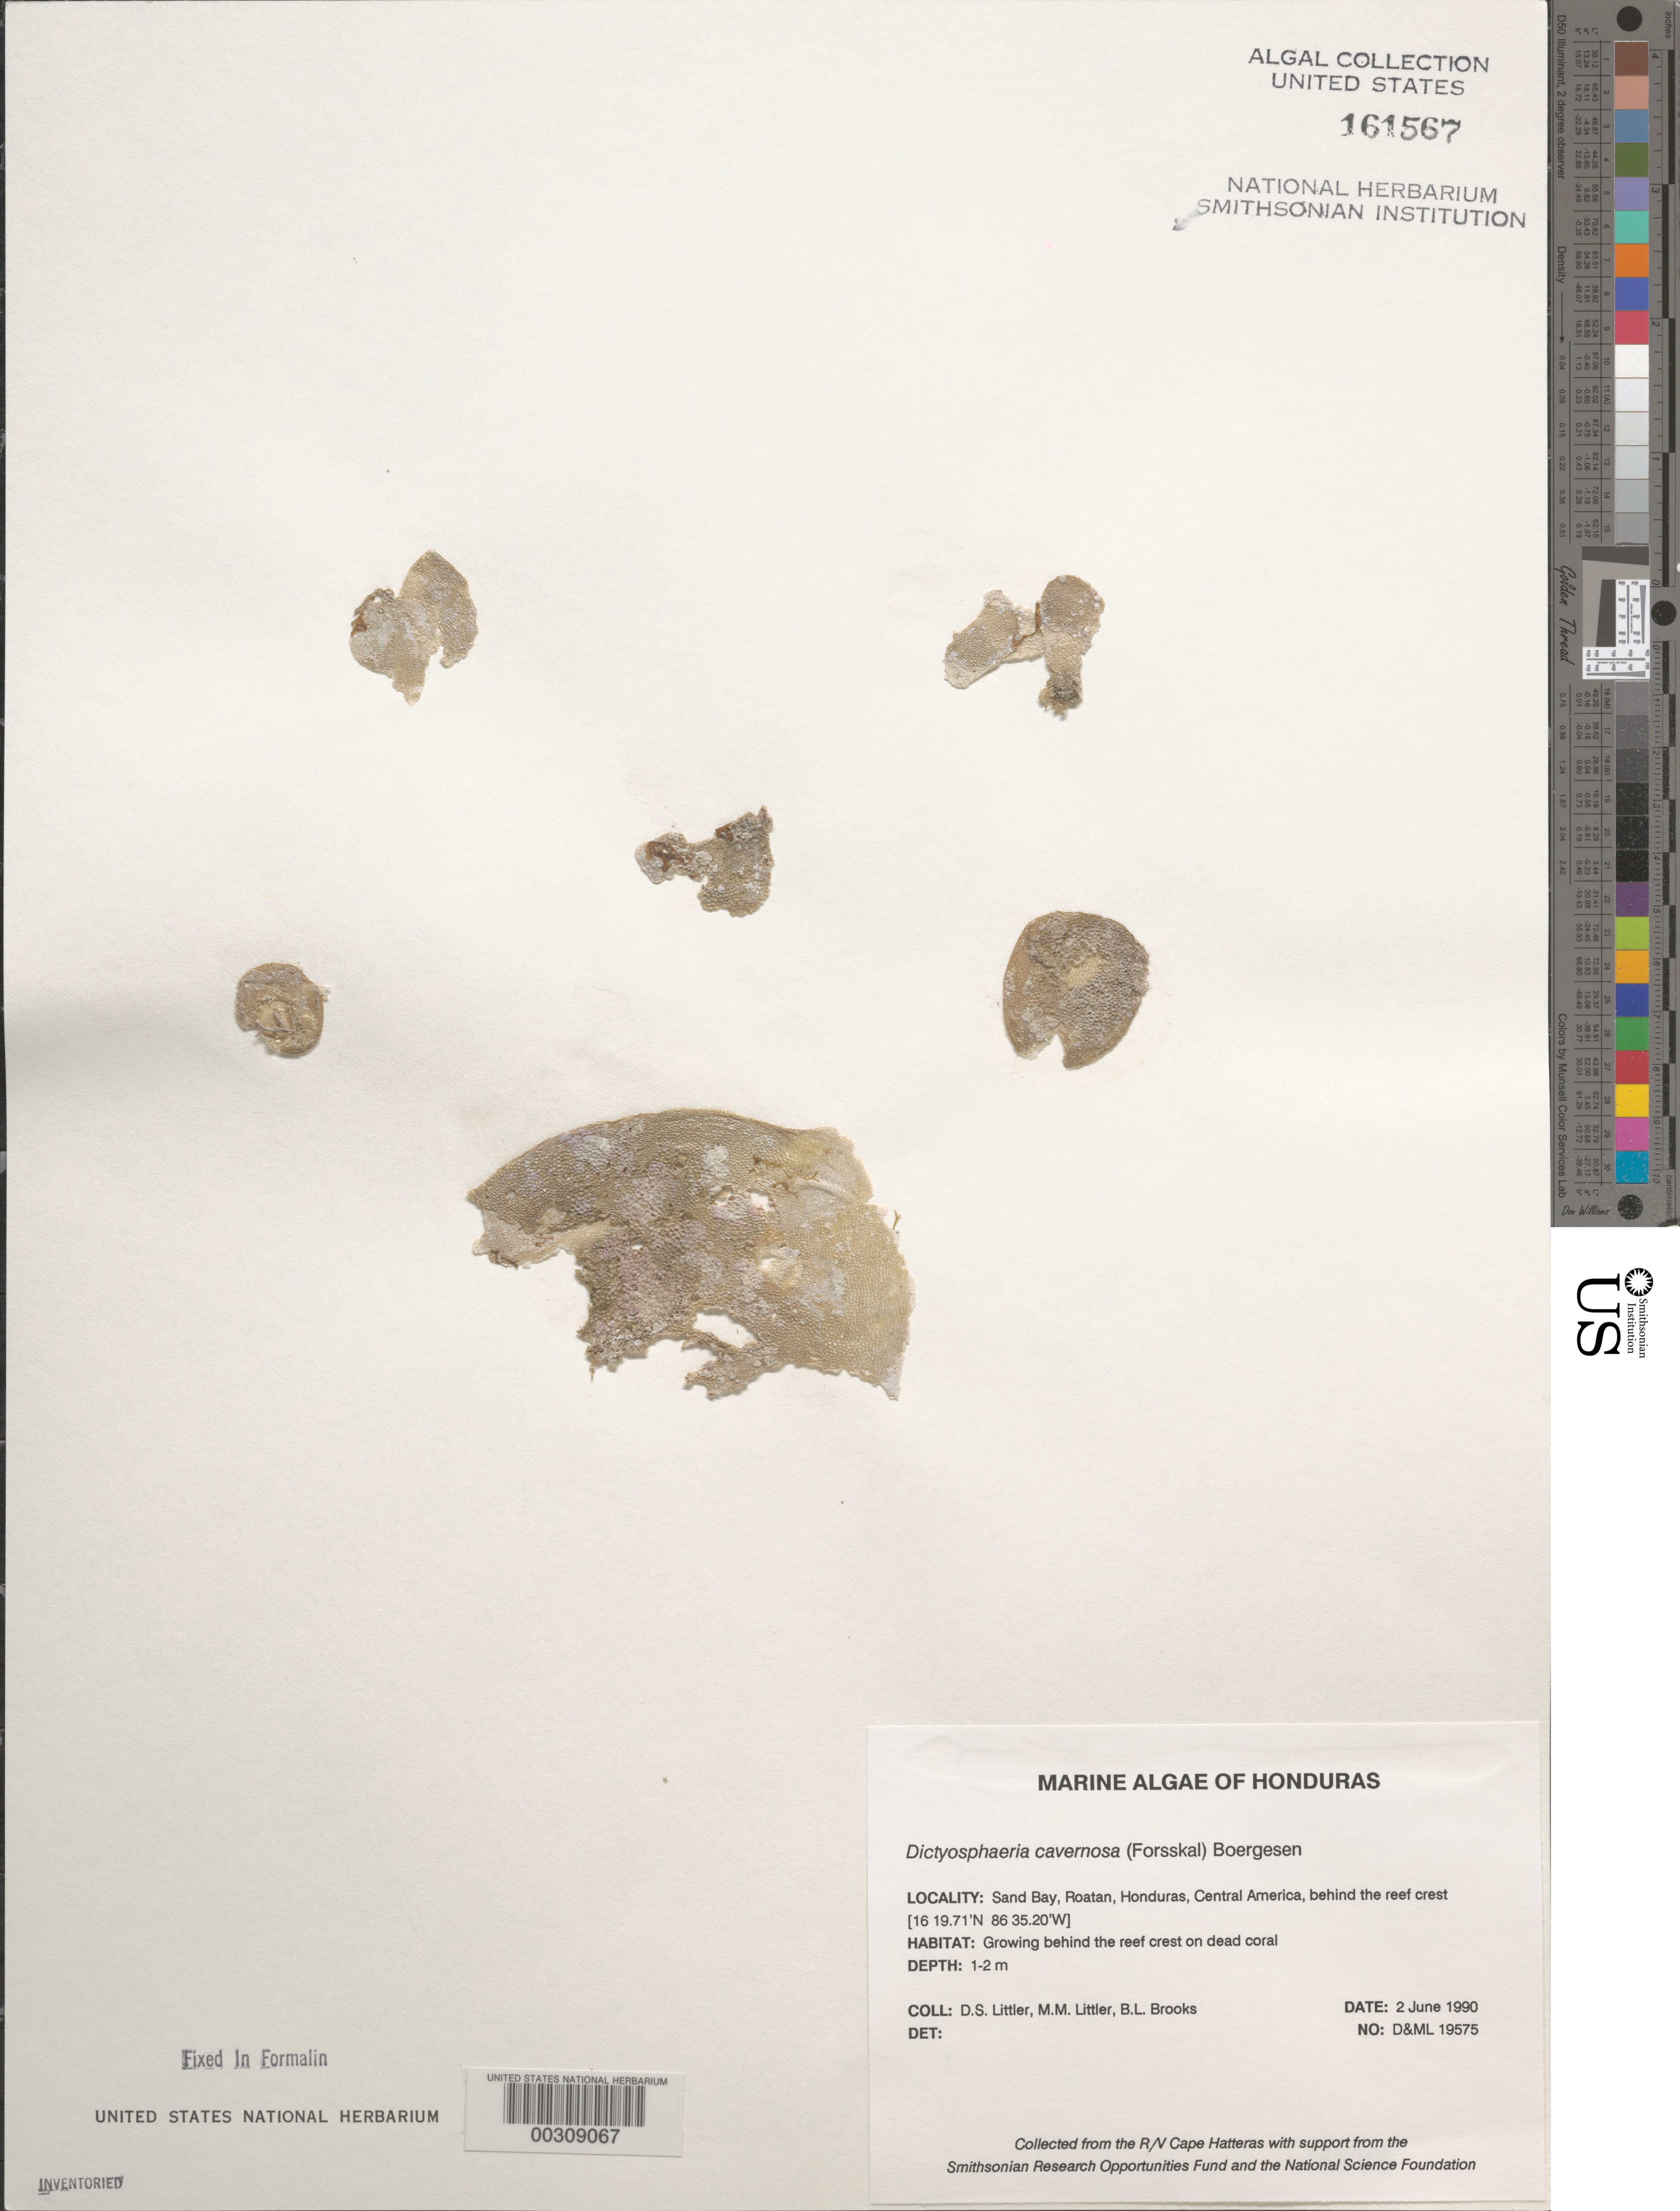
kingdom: Plantae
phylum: Chlorophyta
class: Ulvophyceae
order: Siphonocladales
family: Siphonocladaceae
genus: Dictyosphaeria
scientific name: Dictyosphaeria cavernosa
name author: (Forssk.) Børgesen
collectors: D. S. Littler, M. M. Littler & B. Brooks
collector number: D&ML 19575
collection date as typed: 02 Jun 1990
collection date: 1990-06-02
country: Honduras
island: Roatan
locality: Sand Bay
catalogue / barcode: US 161567